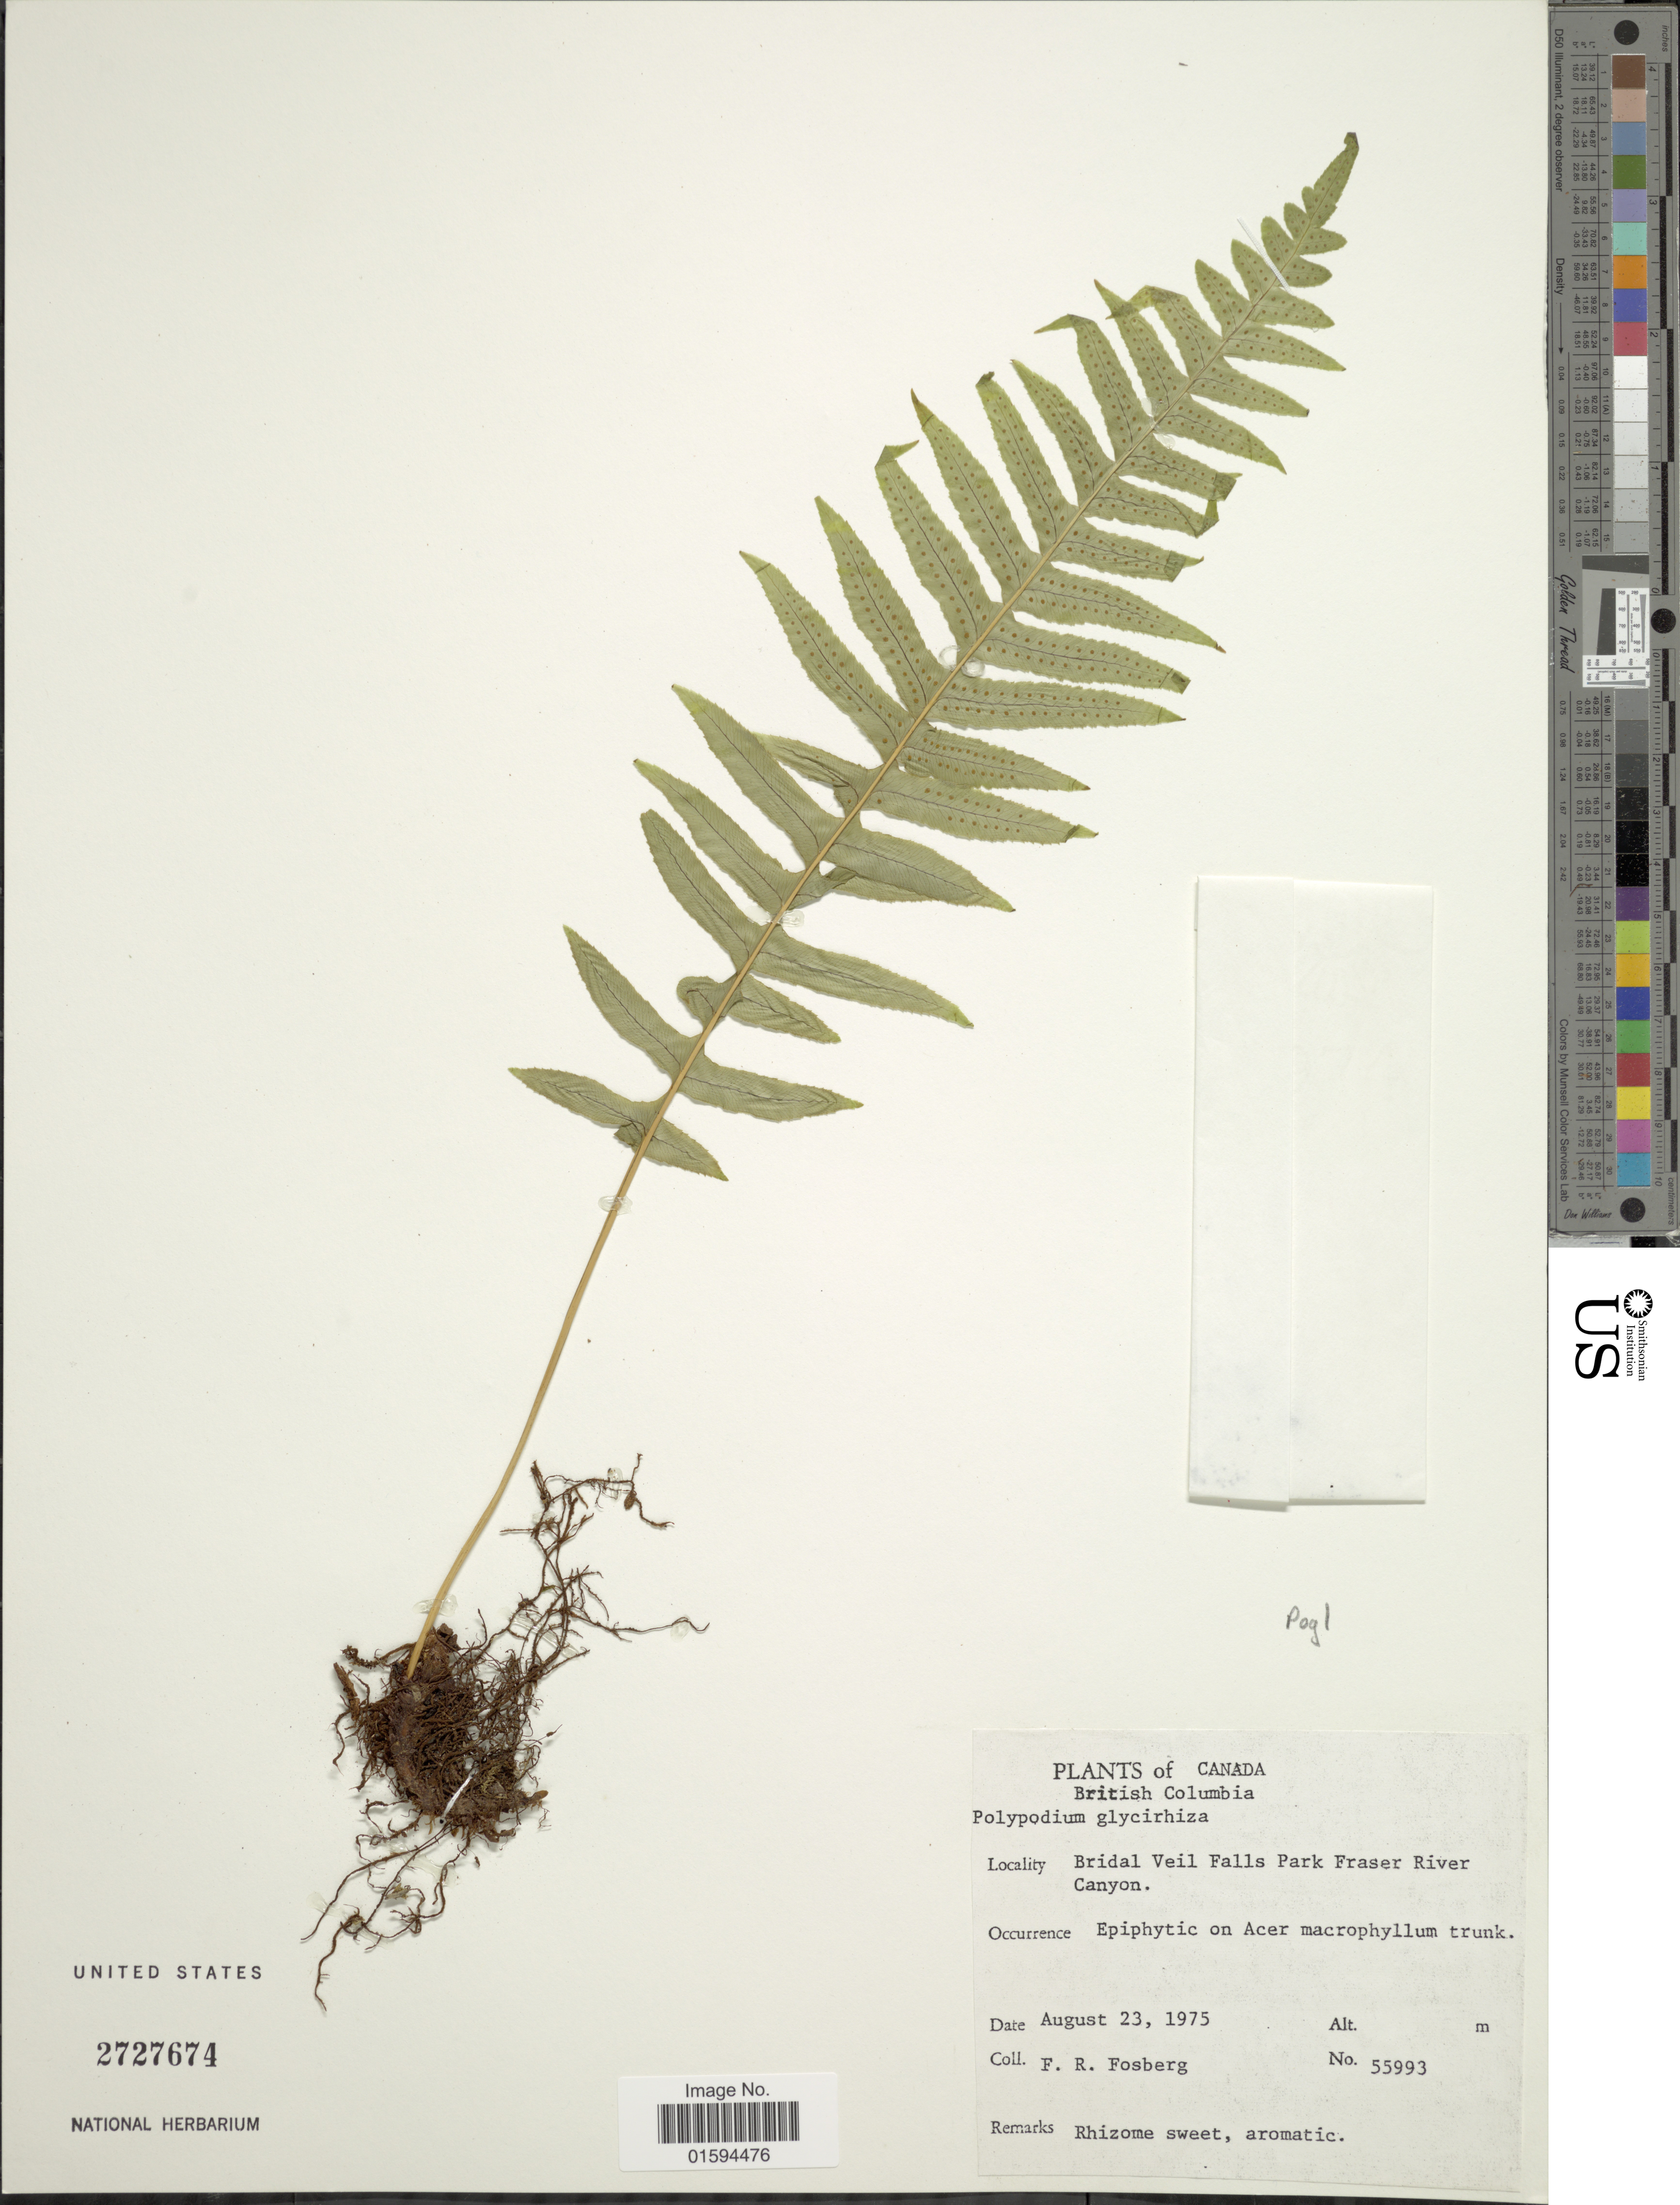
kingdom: Plantae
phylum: Tracheophyta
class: Polypodiopsida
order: Polypodiales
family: Polypodiaceae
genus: Polypodium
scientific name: Polypodium glycyrrhiza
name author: D.C. Eaton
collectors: F. R. Fosberg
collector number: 55993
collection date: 1975-08-23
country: Canada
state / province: British Columbia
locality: Bridal Veil Falls Park Fraser River Canyon.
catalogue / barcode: US 2727674